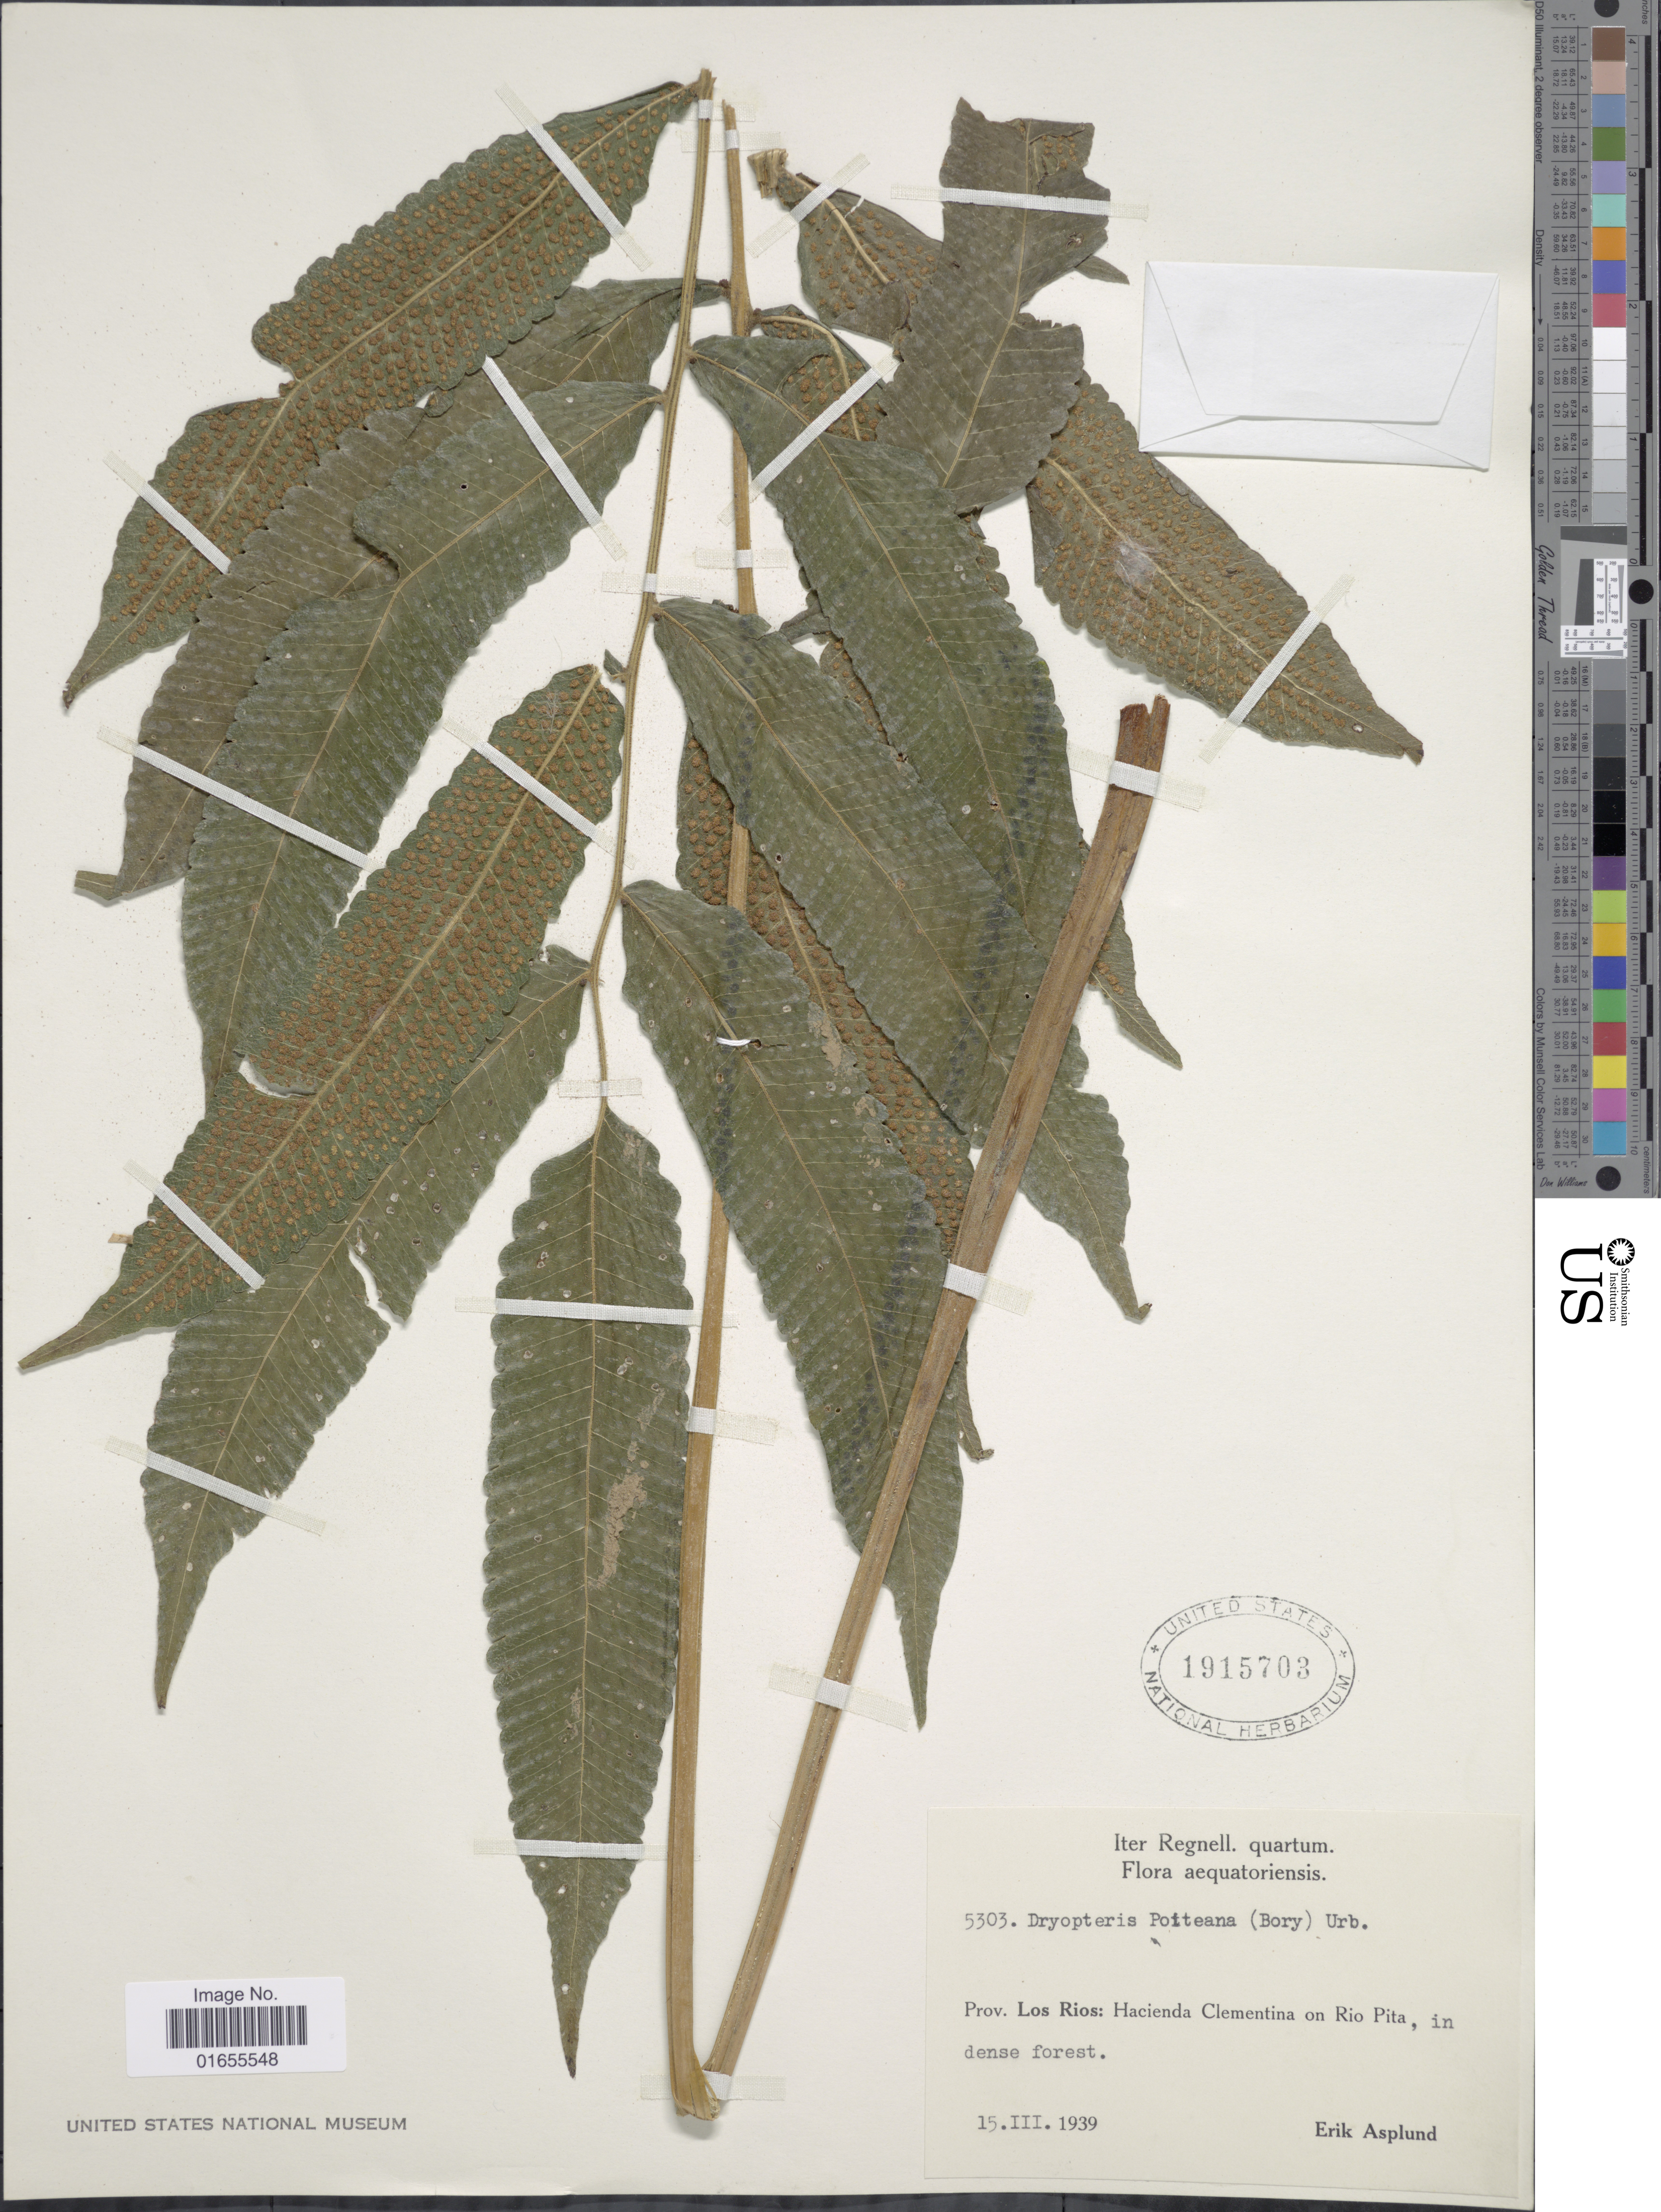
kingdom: Plantae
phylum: Tracheophyta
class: Polypodiopsida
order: Polypodiales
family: Thelypteridaceae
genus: Goniopteris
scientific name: Goniopteris poiteana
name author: (Bory) Ching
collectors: E. Asplund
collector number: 5303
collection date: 1939-03-15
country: Ecuador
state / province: Los Ríos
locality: Prov. Los Rios. Hacienda Clementina on Rio Pita, in dense forest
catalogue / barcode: US 1915703